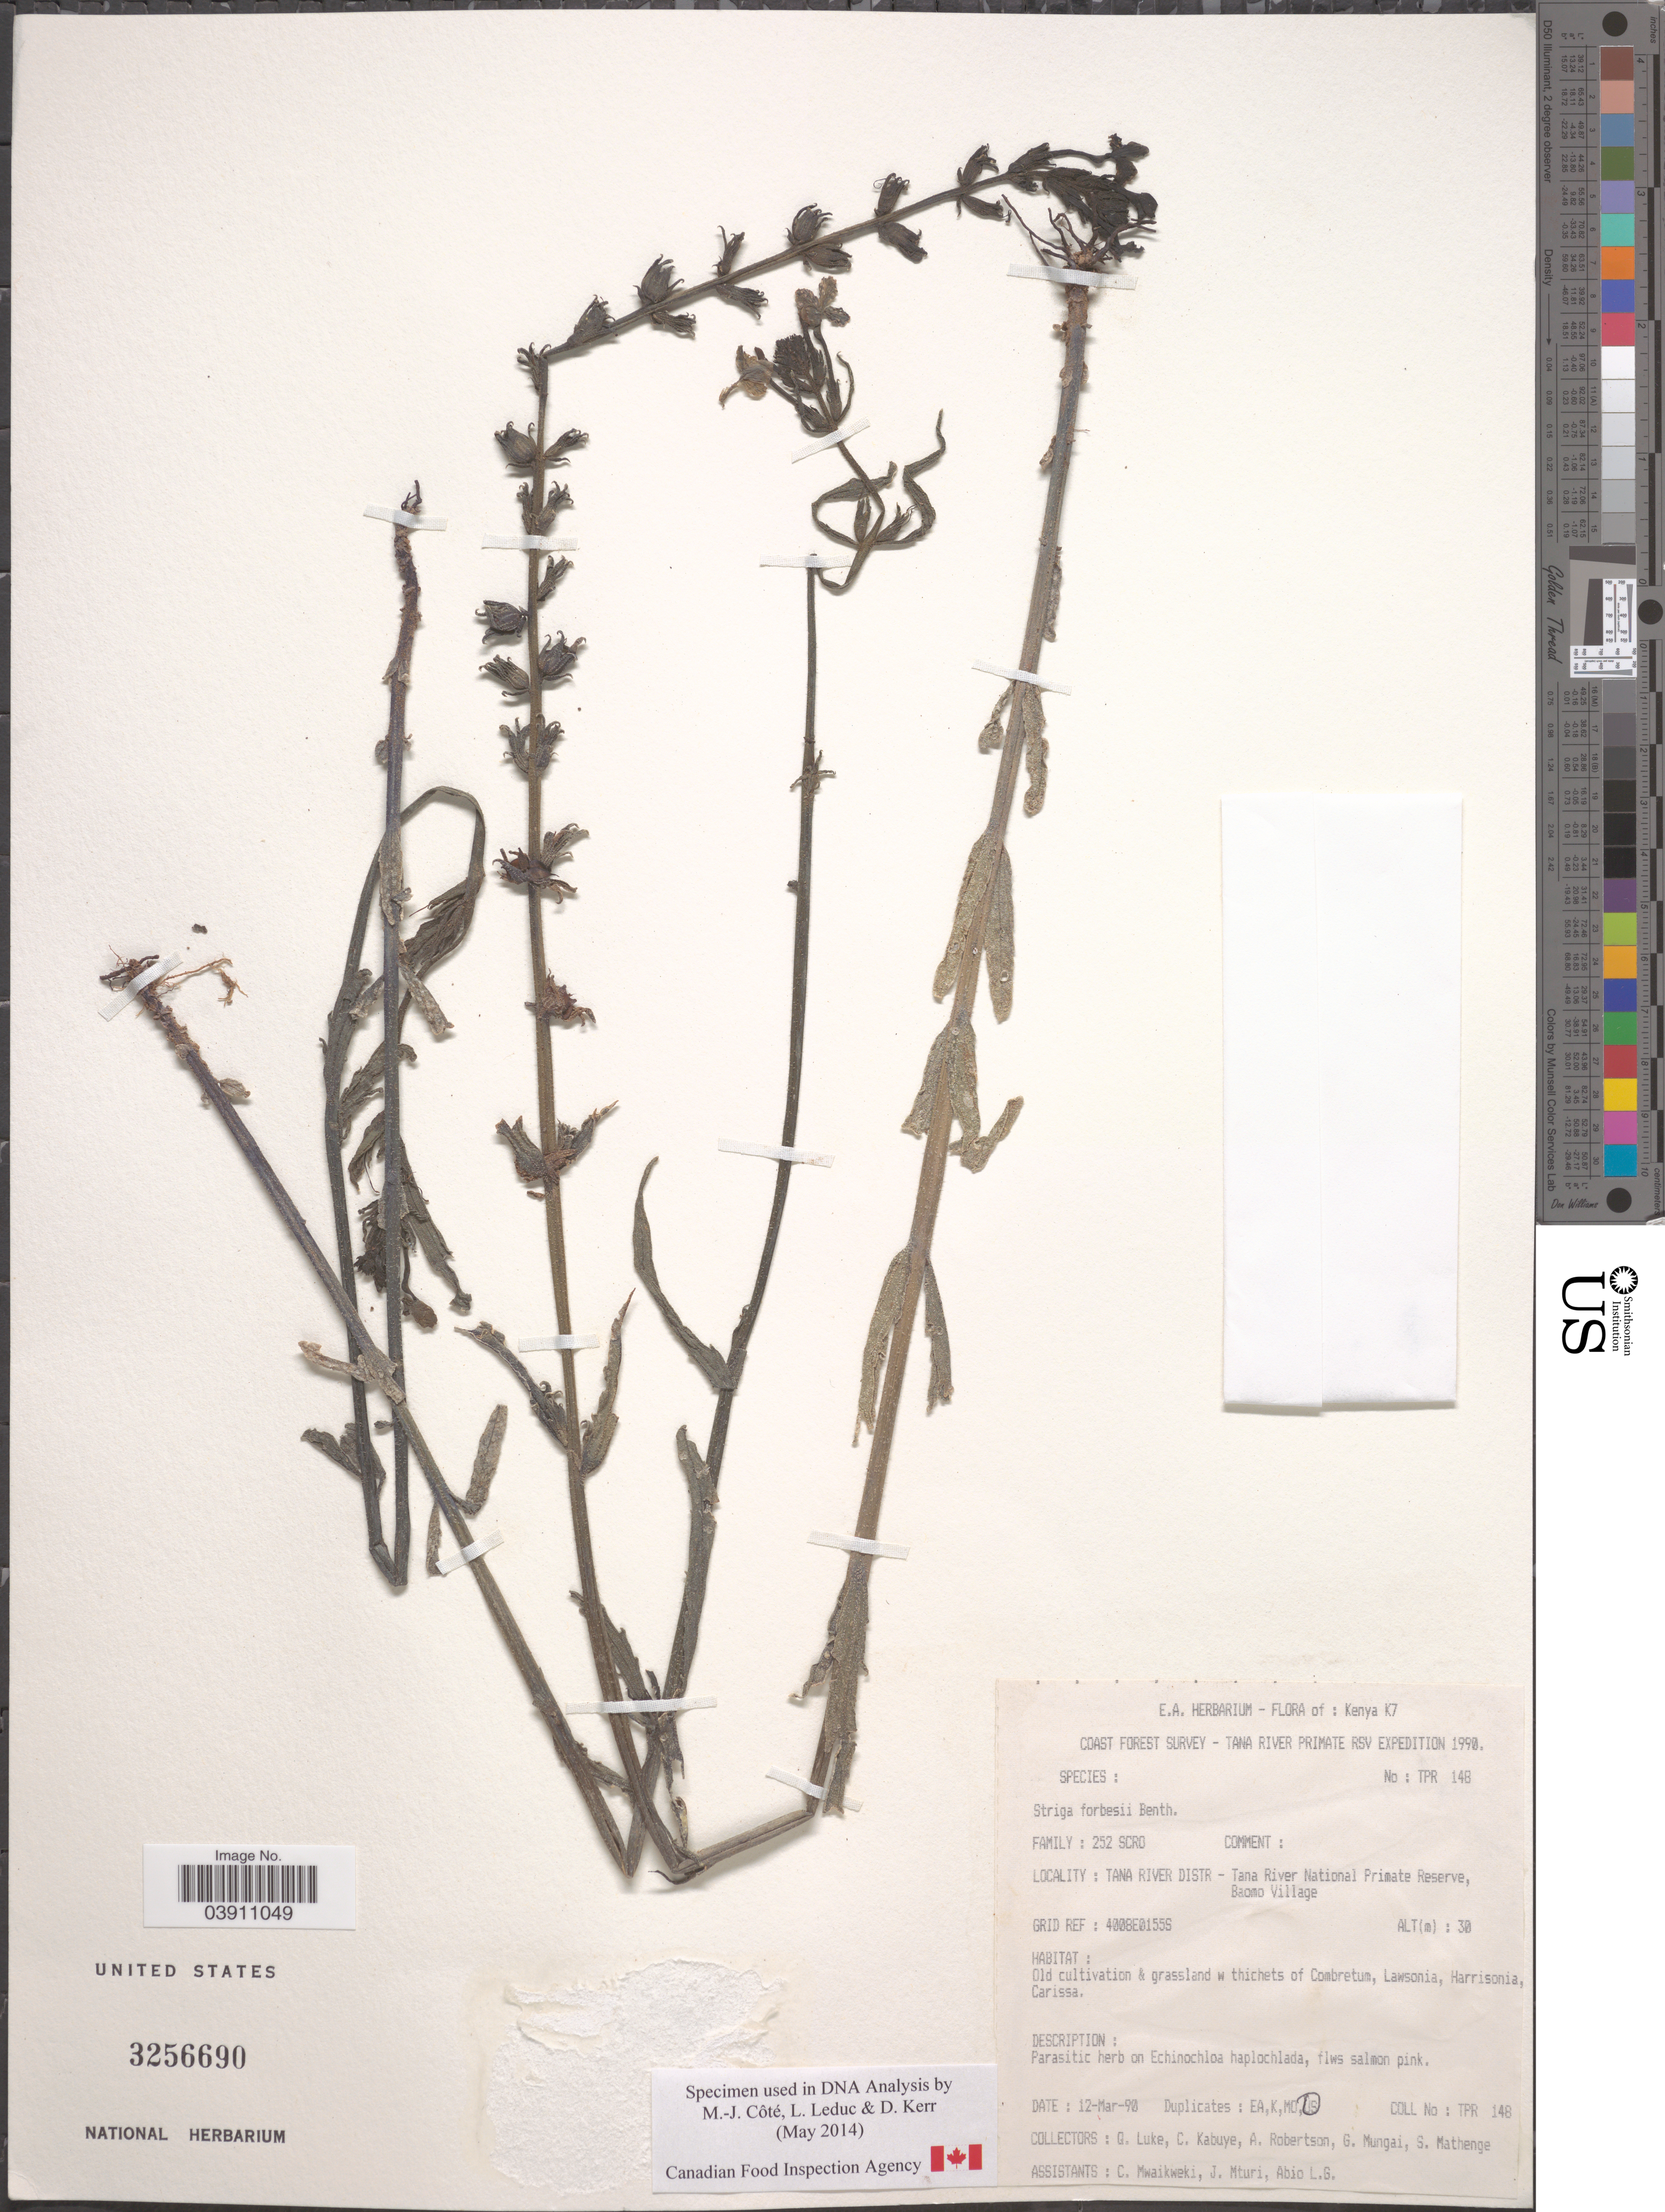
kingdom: Plantae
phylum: Tracheophyta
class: Magnoliopsida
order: Lamiales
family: Orobanchaceae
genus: Striga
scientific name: Striga forbesii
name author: Benth.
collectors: G. Luke, C. Kabuye, A. Robertson, G. Mungai & et al.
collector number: TPR 148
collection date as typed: Transcribed d/m/y: 12/3/90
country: Kenya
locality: K7. Tana River Distr - Tana River National Primate Reserve, Baomo Village.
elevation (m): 30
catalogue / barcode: US 3256690